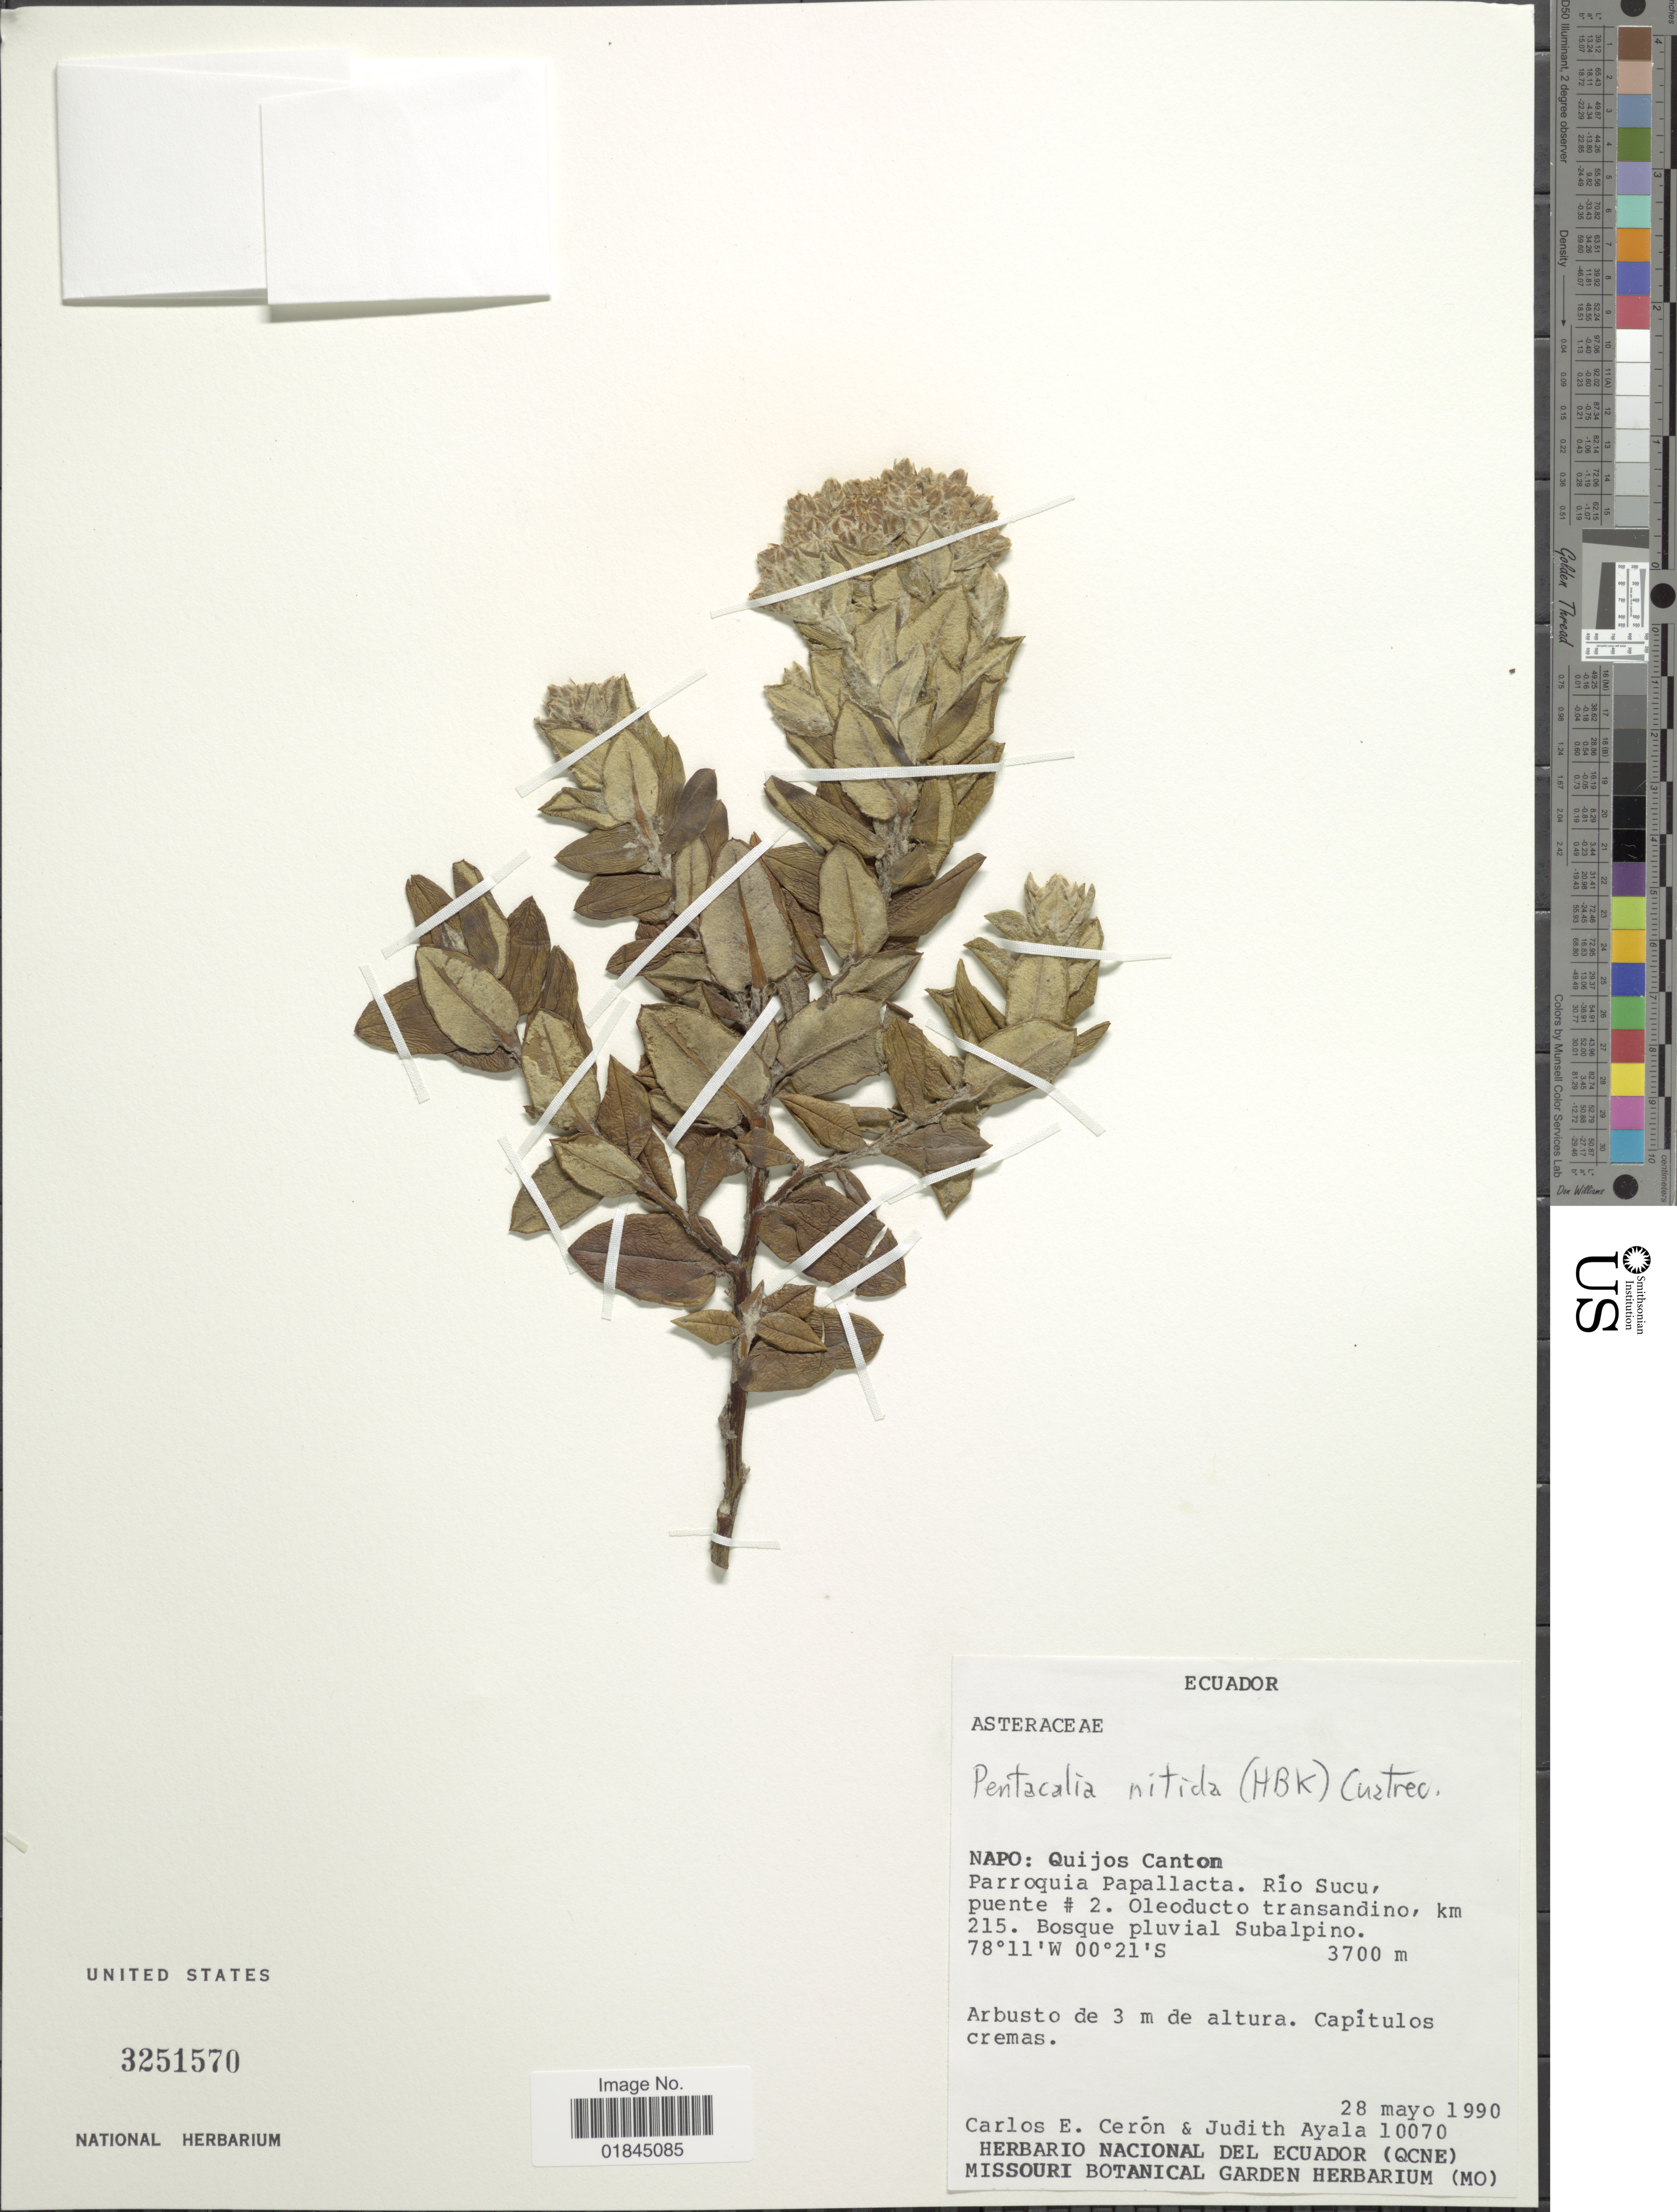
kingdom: Plantae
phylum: Tracheophyta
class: Magnoliopsida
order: Asterales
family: Asteraceae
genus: Pentacalia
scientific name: Pentacalia andicola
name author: (Turcz.) Cuatrec.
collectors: C. E. Cerón M. & J. Ayala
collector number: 10070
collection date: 1990-05-28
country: Ecuador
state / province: Napo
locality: Quijos canton. Parroquia Papallacta. Rio Sucu, puente #2. Oleoducto transandino, km 215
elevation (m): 3700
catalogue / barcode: US 3251570